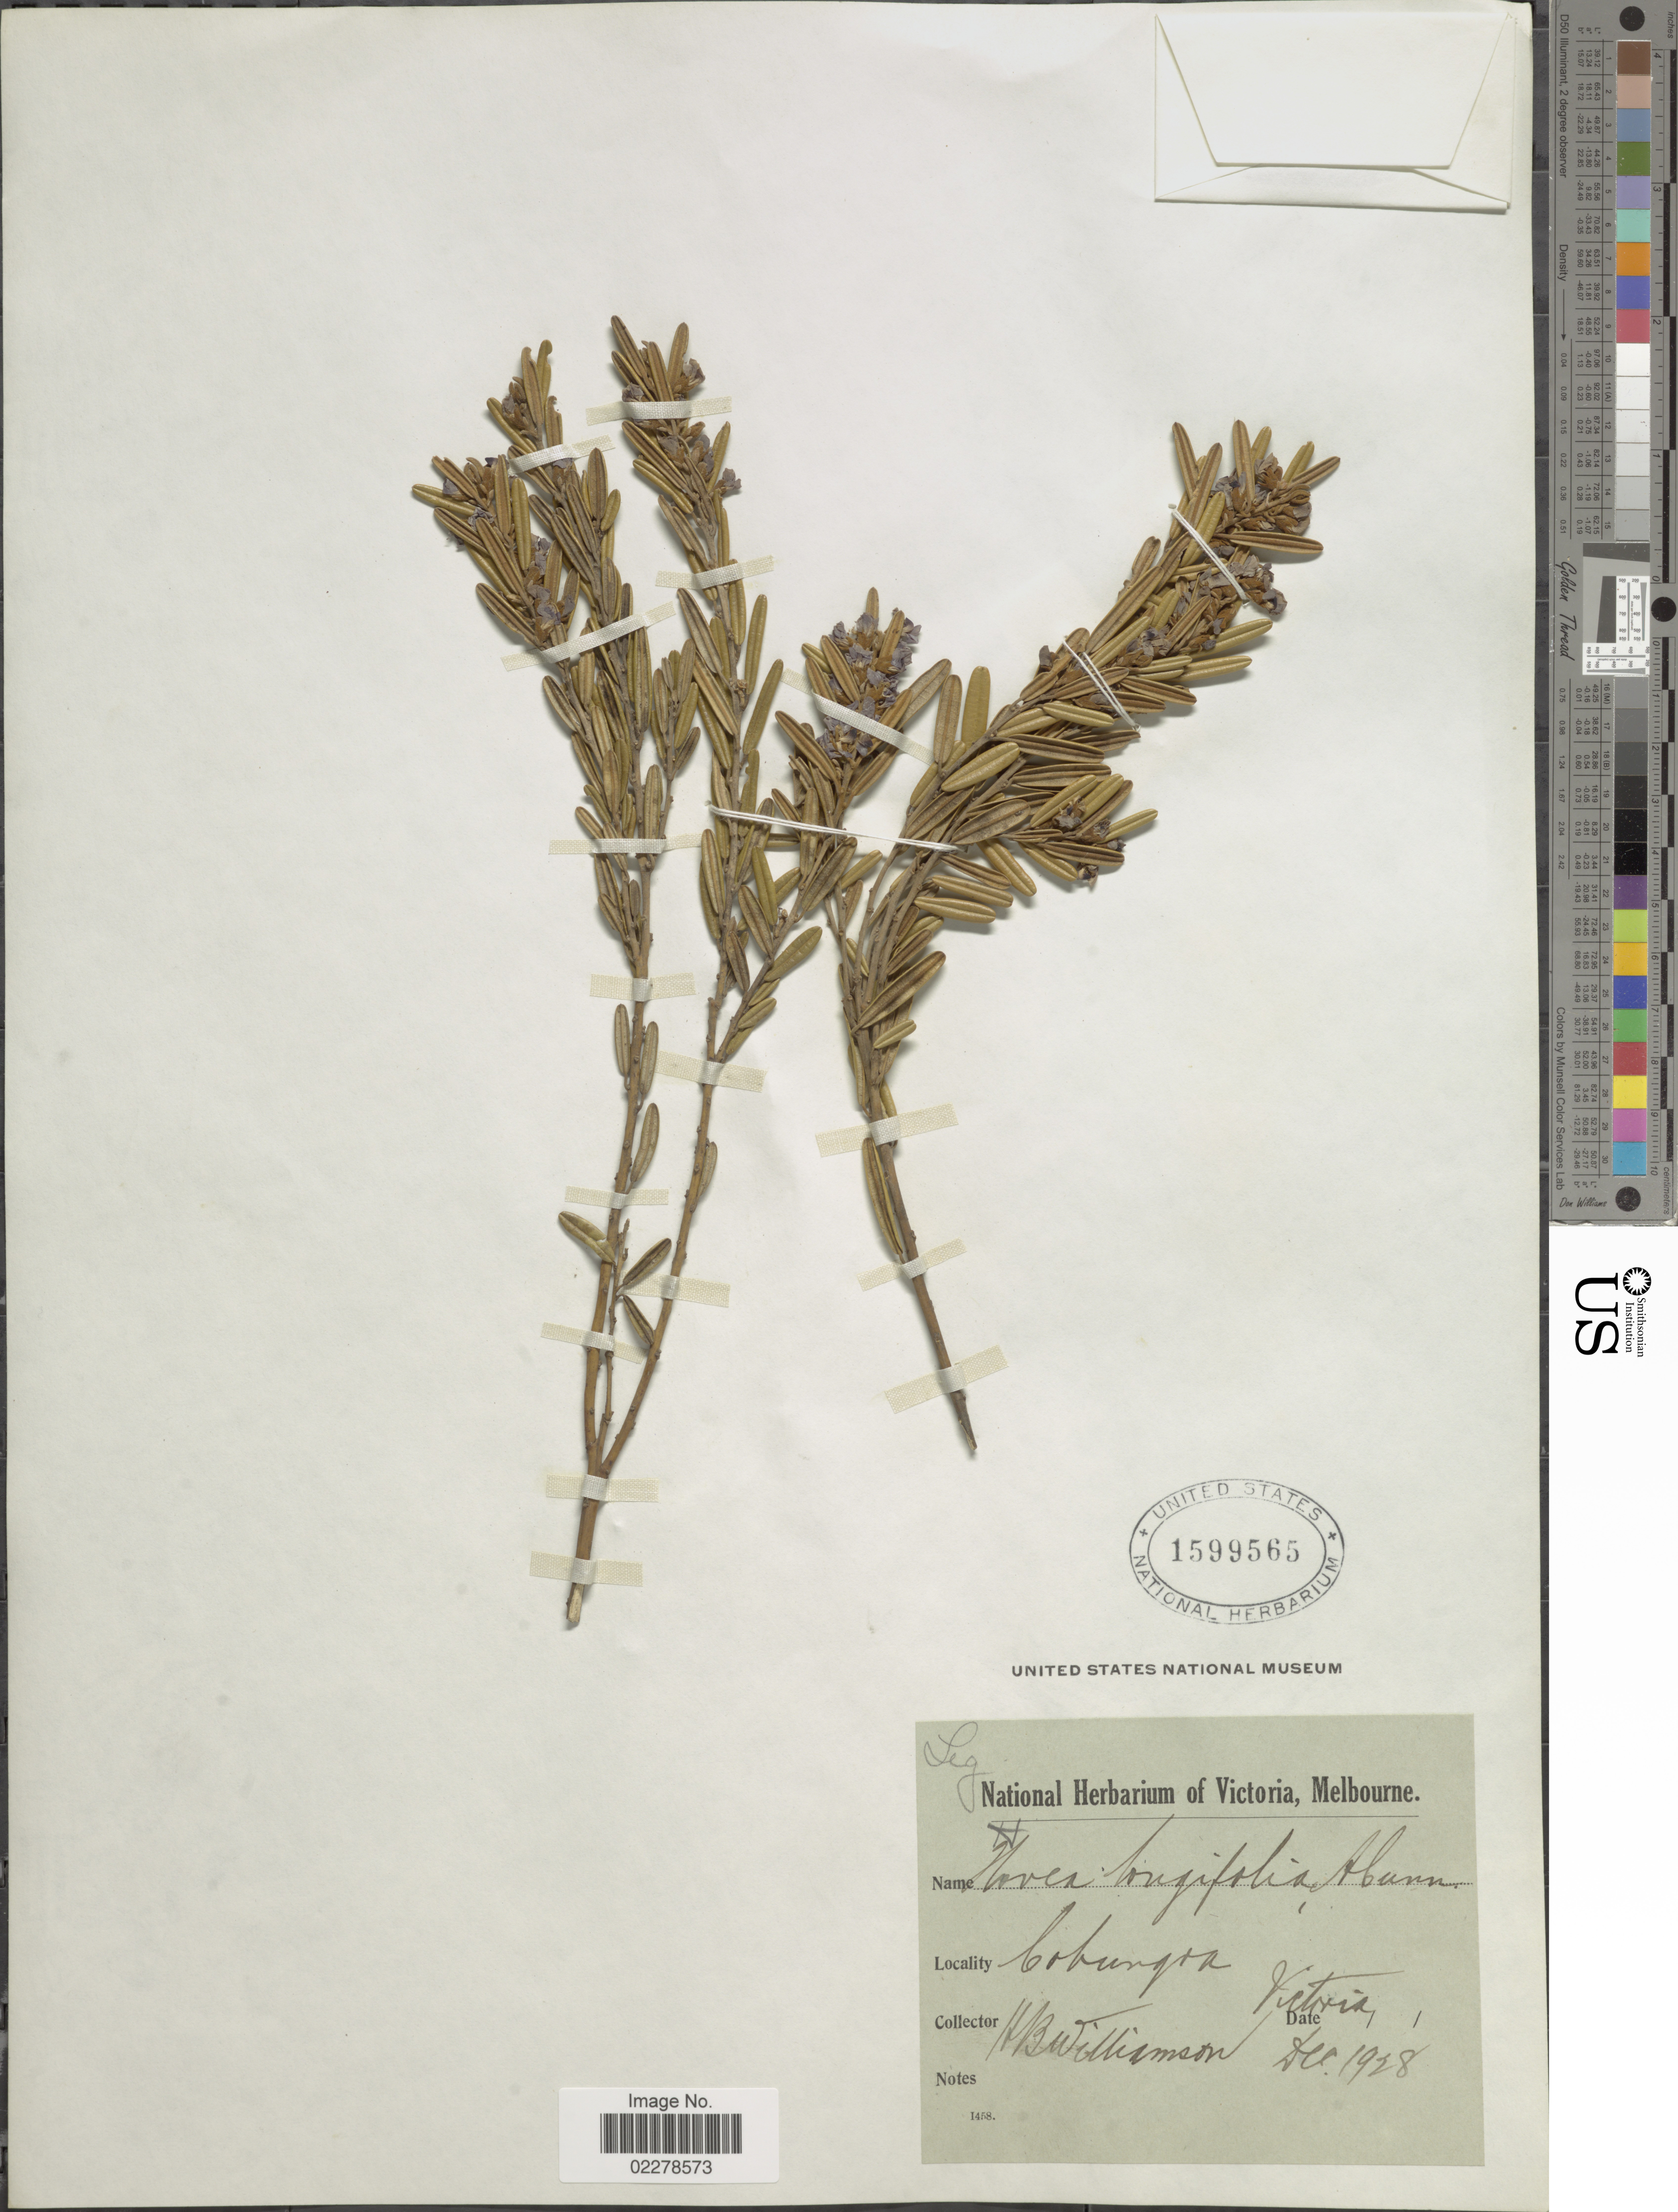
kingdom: Plantae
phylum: Tracheophyta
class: Magnoliopsida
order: Fabales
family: Fabaceae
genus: Hovea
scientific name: Hovea longifolia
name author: R. Br.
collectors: H. Williamson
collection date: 1928-12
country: Australia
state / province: Victoria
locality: Cobungra, Victoria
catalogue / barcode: US 1599565